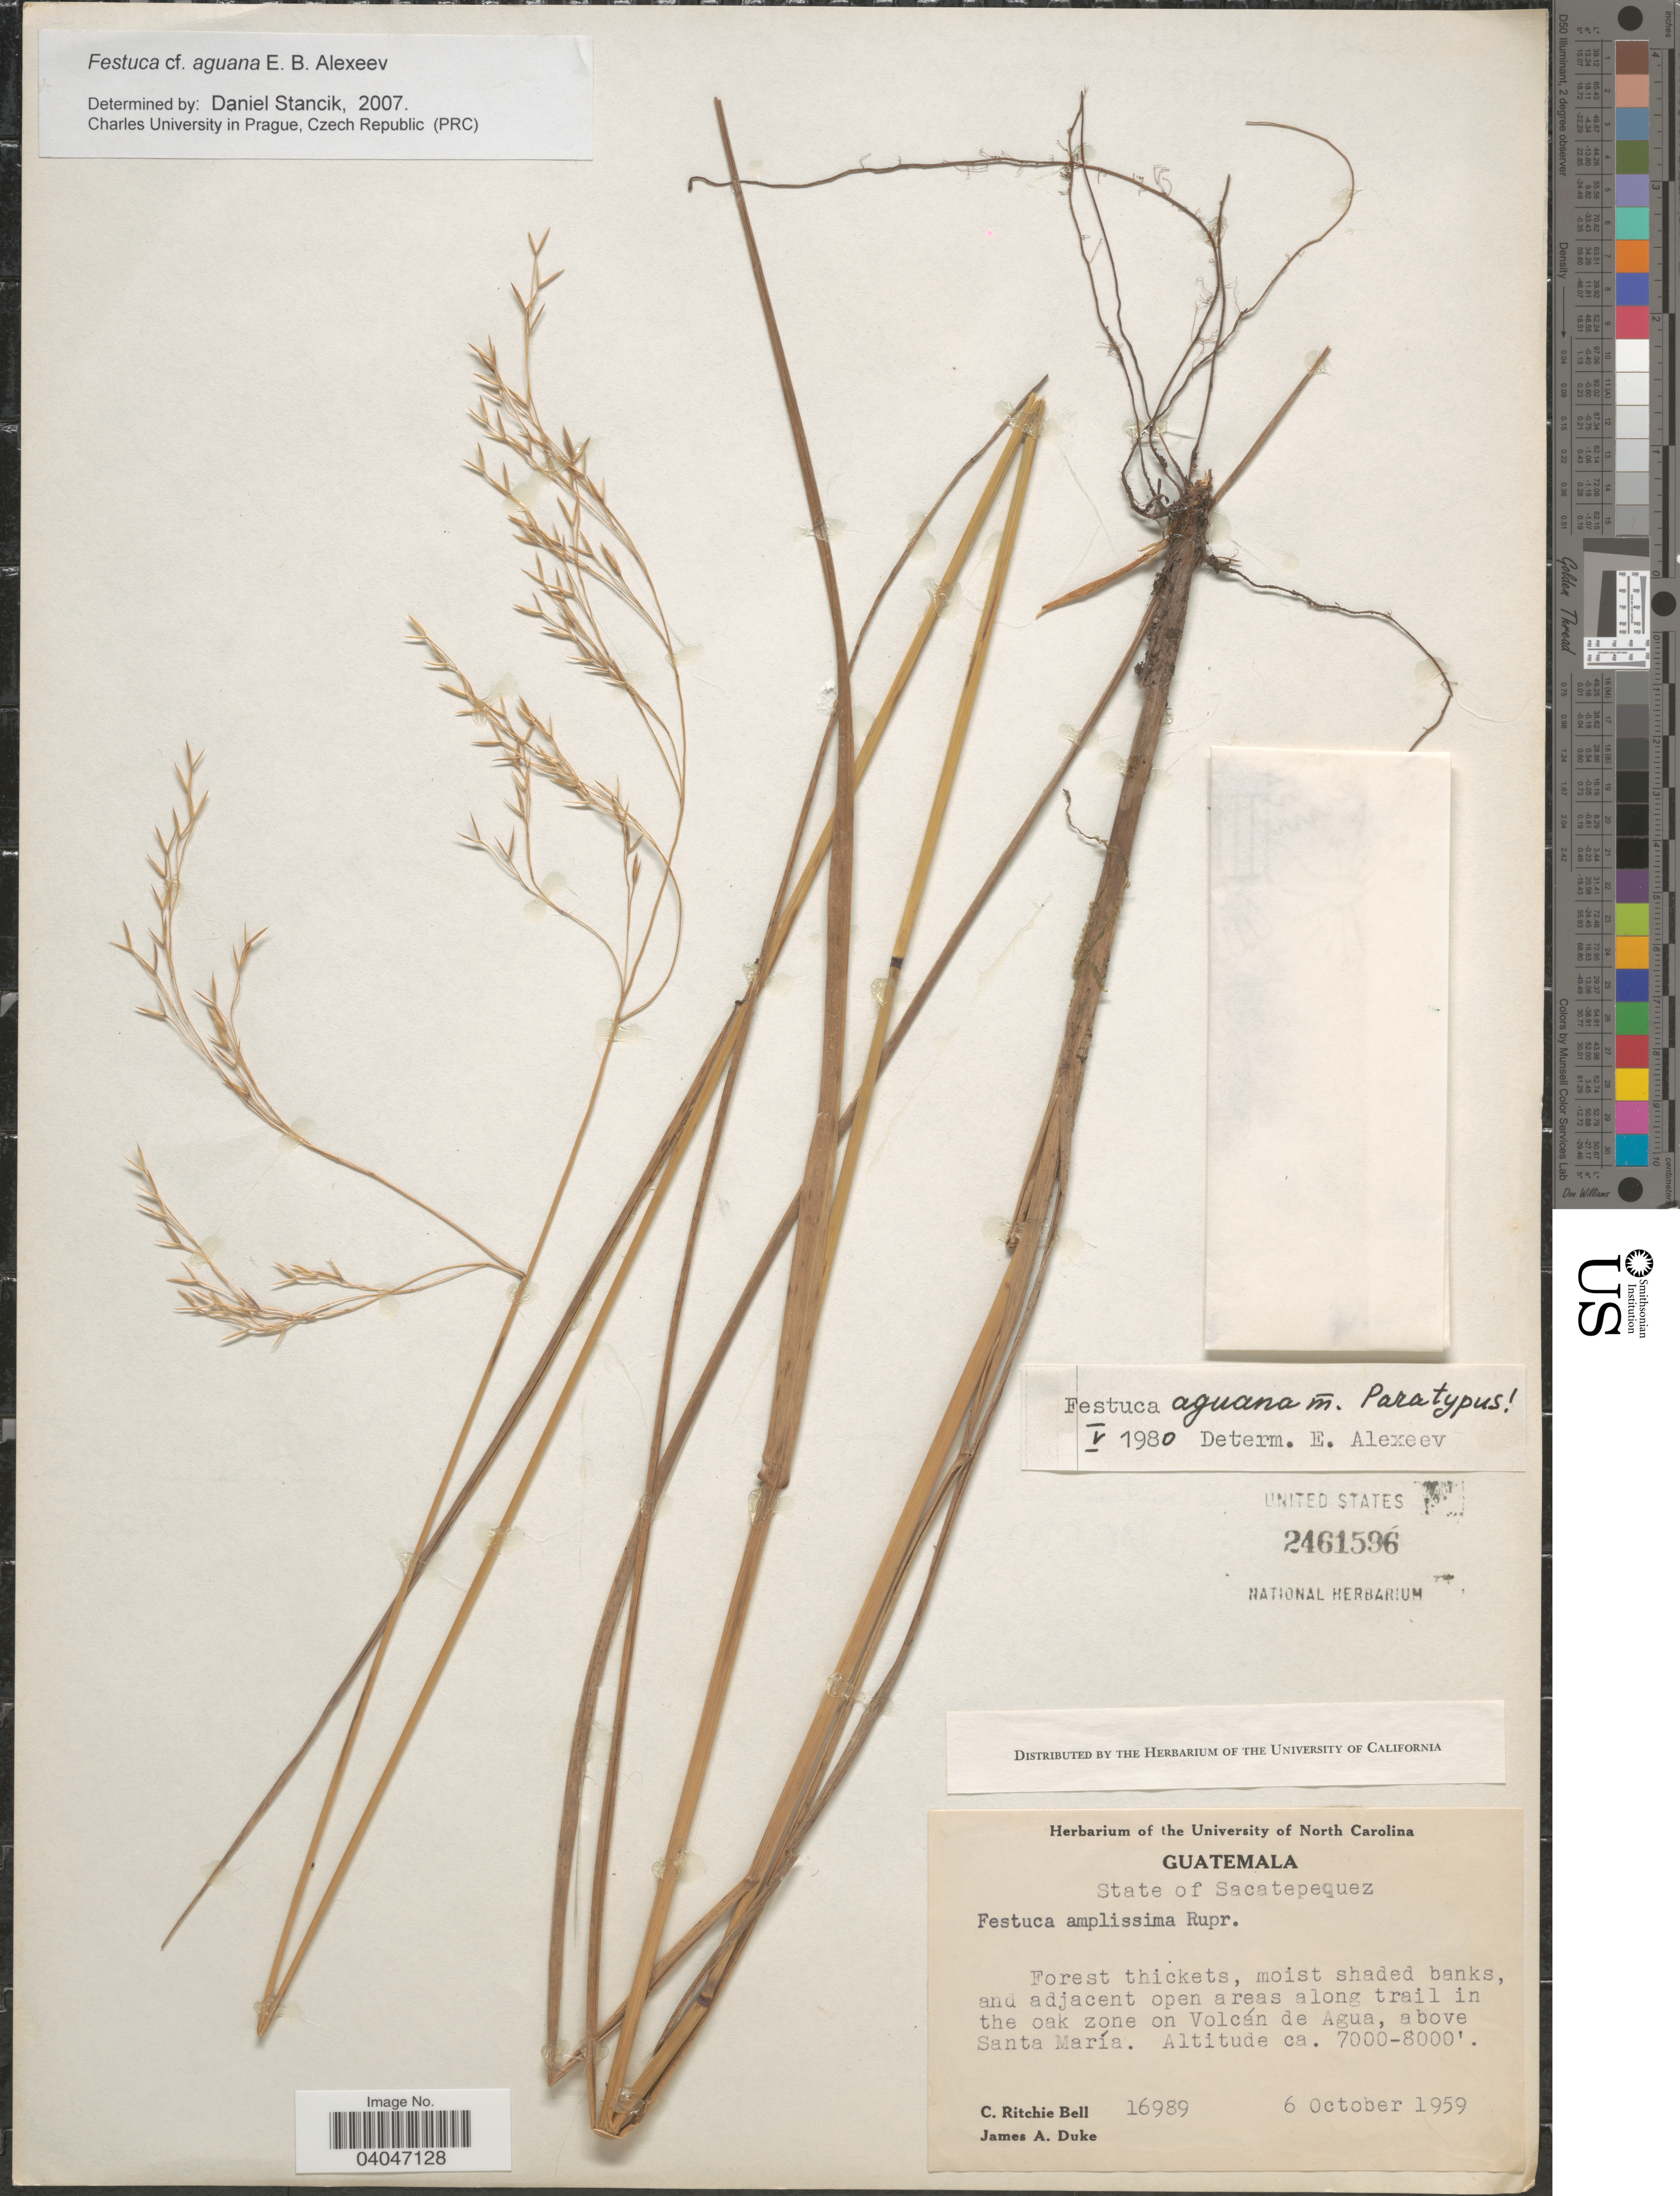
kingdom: Plantae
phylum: Tracheophyta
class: Liliopsida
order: Poales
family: Poaceae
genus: Festuca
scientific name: Festuca aguana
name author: E.B. Alexeev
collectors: C. R. Bell & J. A. Duke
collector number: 16989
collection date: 1959-10-06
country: Guatemala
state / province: Sacatepequez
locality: Forest thickets, moist shaded banks, and adjacent open areas along trail in the oak zone on Volcán de Agua, above Santa María.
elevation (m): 2134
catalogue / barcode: US 2461596